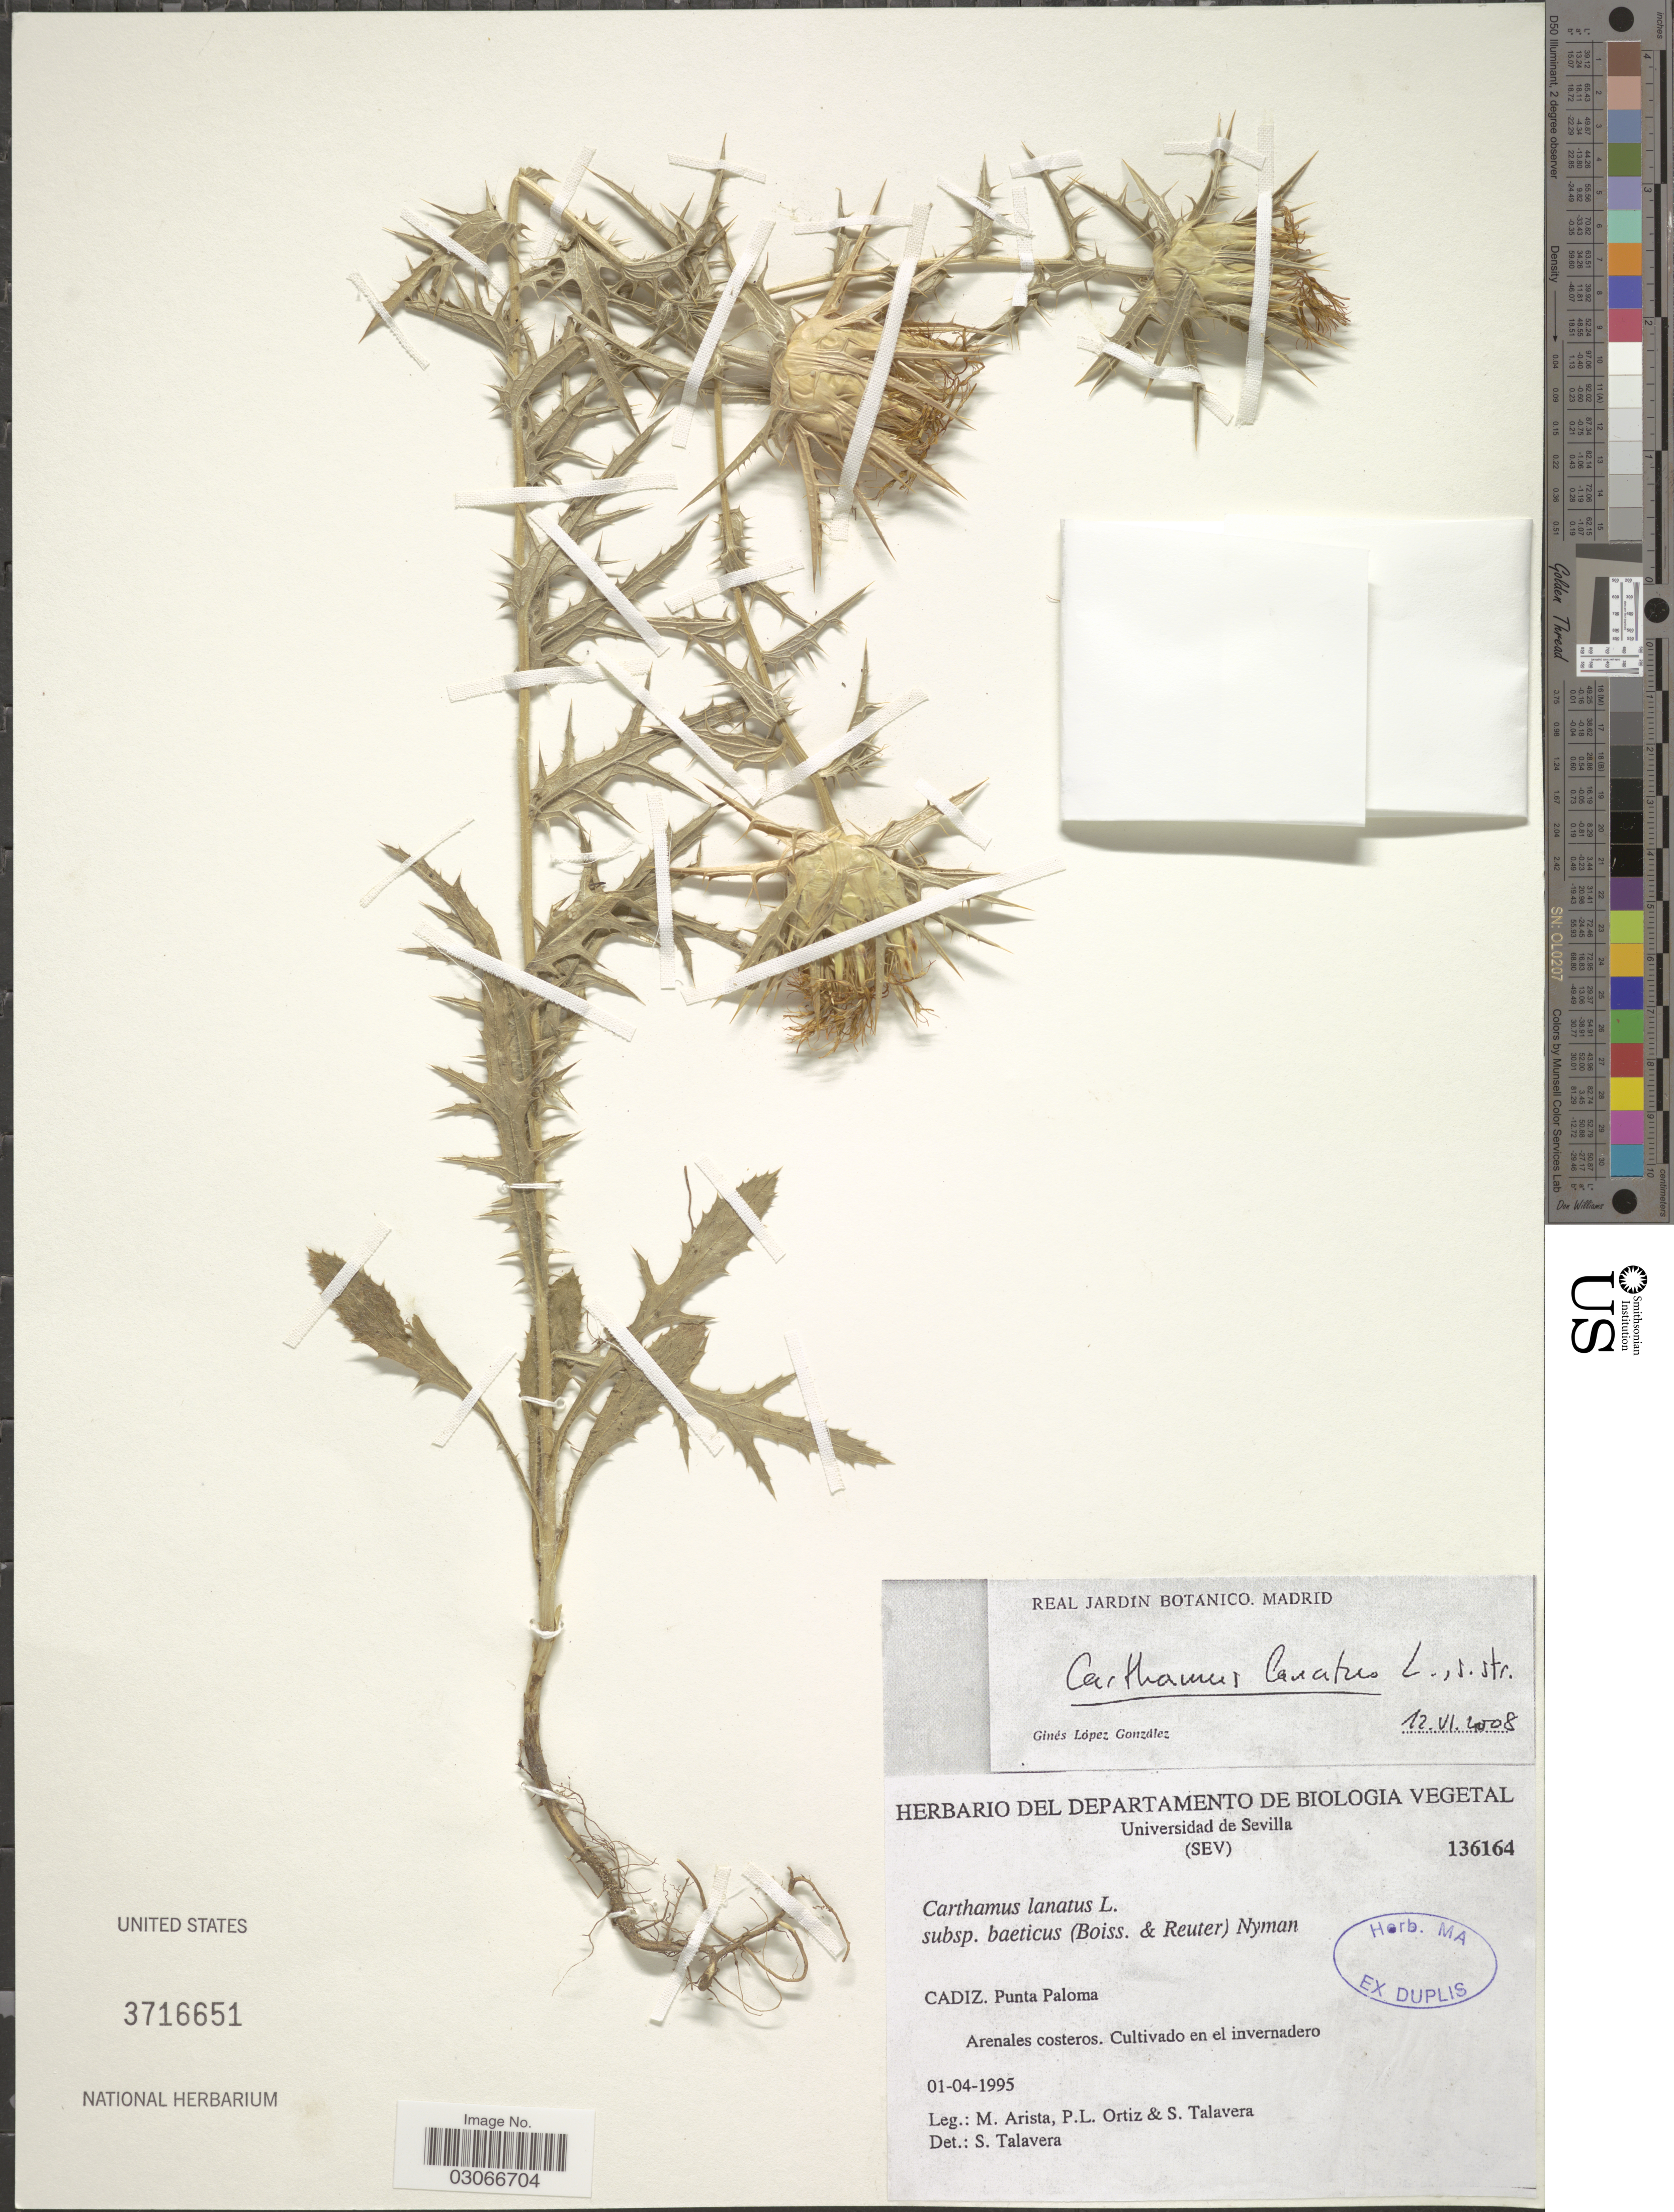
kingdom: Plantae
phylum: Tracheophyta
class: Magnoliopsida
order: Asterales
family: Asteraceae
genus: Carthamus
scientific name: Carthamus lanatus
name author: L.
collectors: M. Arista, P. Ortiz & S. Talavera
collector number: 136164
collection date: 1995-04-01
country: Spain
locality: Cadiz. Punta Paloma.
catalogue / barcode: US 3716651